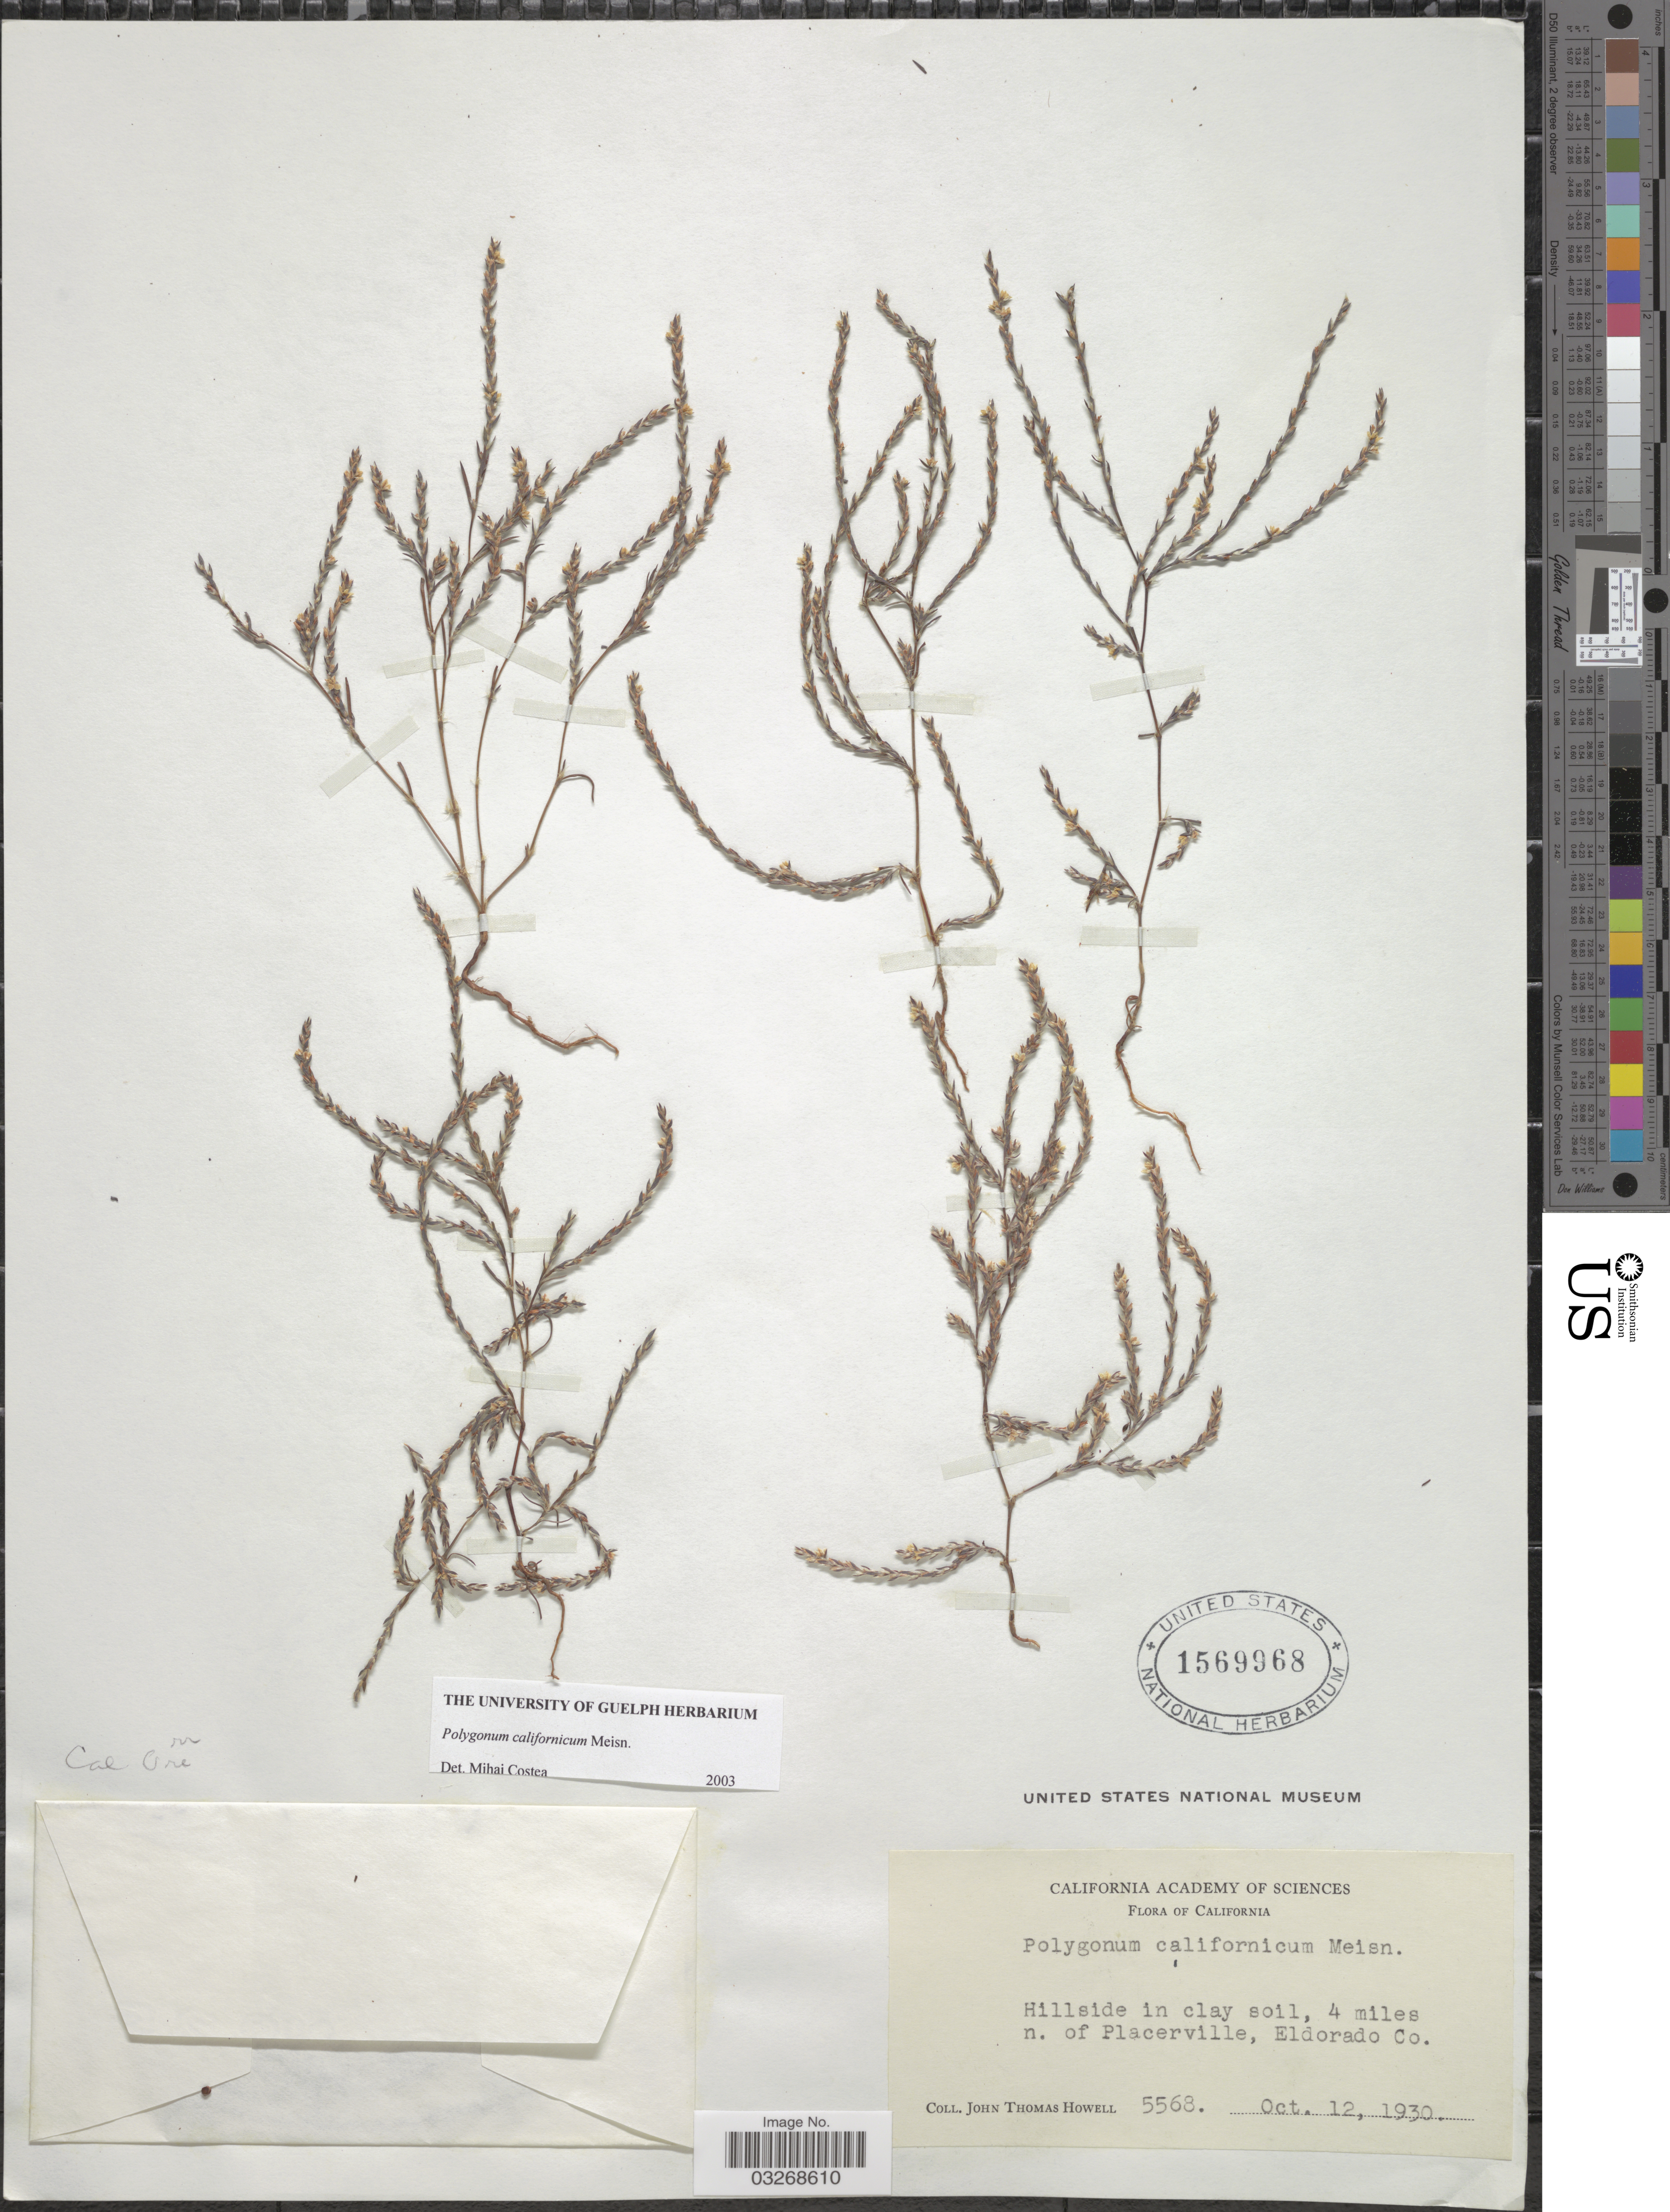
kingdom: Plantae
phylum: Tracheophyta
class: Magnoliopsida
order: Caryophyllales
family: Polygonaceae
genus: Polygonum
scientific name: Polygonum californicum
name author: Meisn.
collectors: J. T. Howell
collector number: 5568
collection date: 1930-10-12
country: United States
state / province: California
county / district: El Dorado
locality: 4 miles n. of Placerville, Eldorado Co.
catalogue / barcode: US 1569968